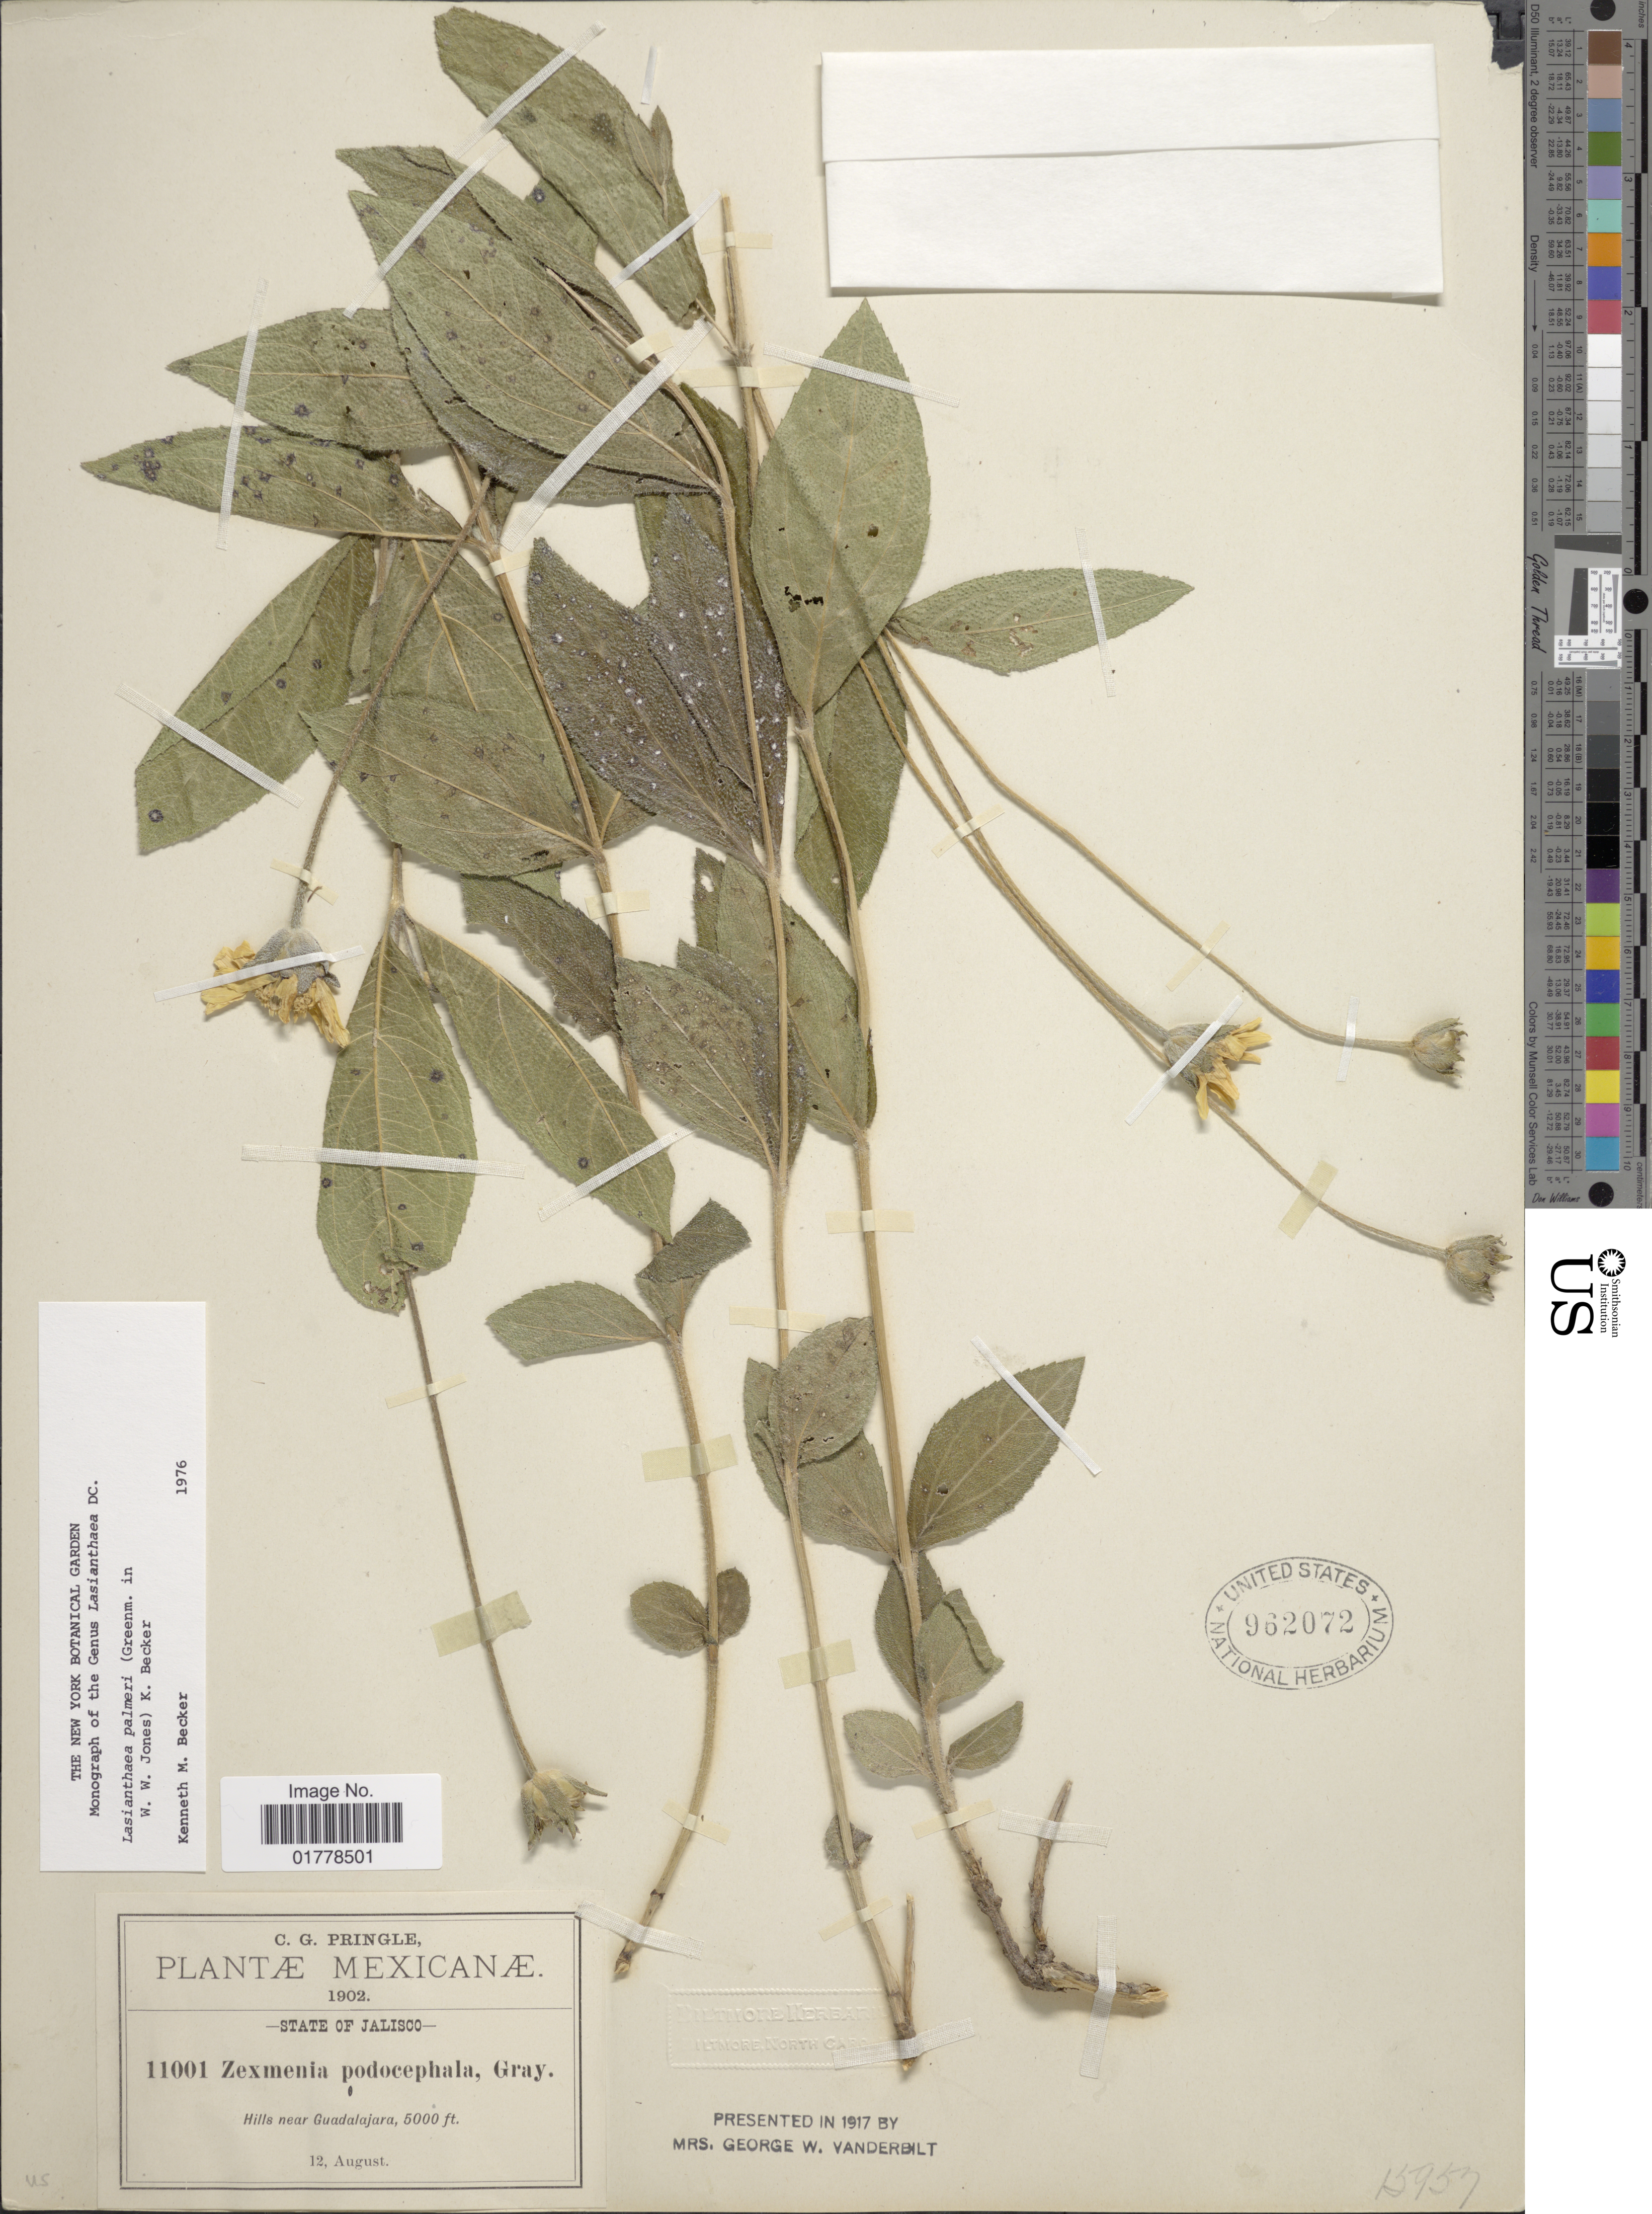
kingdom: Plantae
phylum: Tracheophyta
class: Magnoliopsida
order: Asterales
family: Asteraceae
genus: Lasianthaea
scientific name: Lasianthaea palmeri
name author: (Greenm.) K.M. Becker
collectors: C. G. Pringle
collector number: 11001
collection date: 1902-08-12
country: Mexico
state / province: Jalisco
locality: State of Jalisco. Hill near Guadalajara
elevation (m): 1524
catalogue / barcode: US 962072